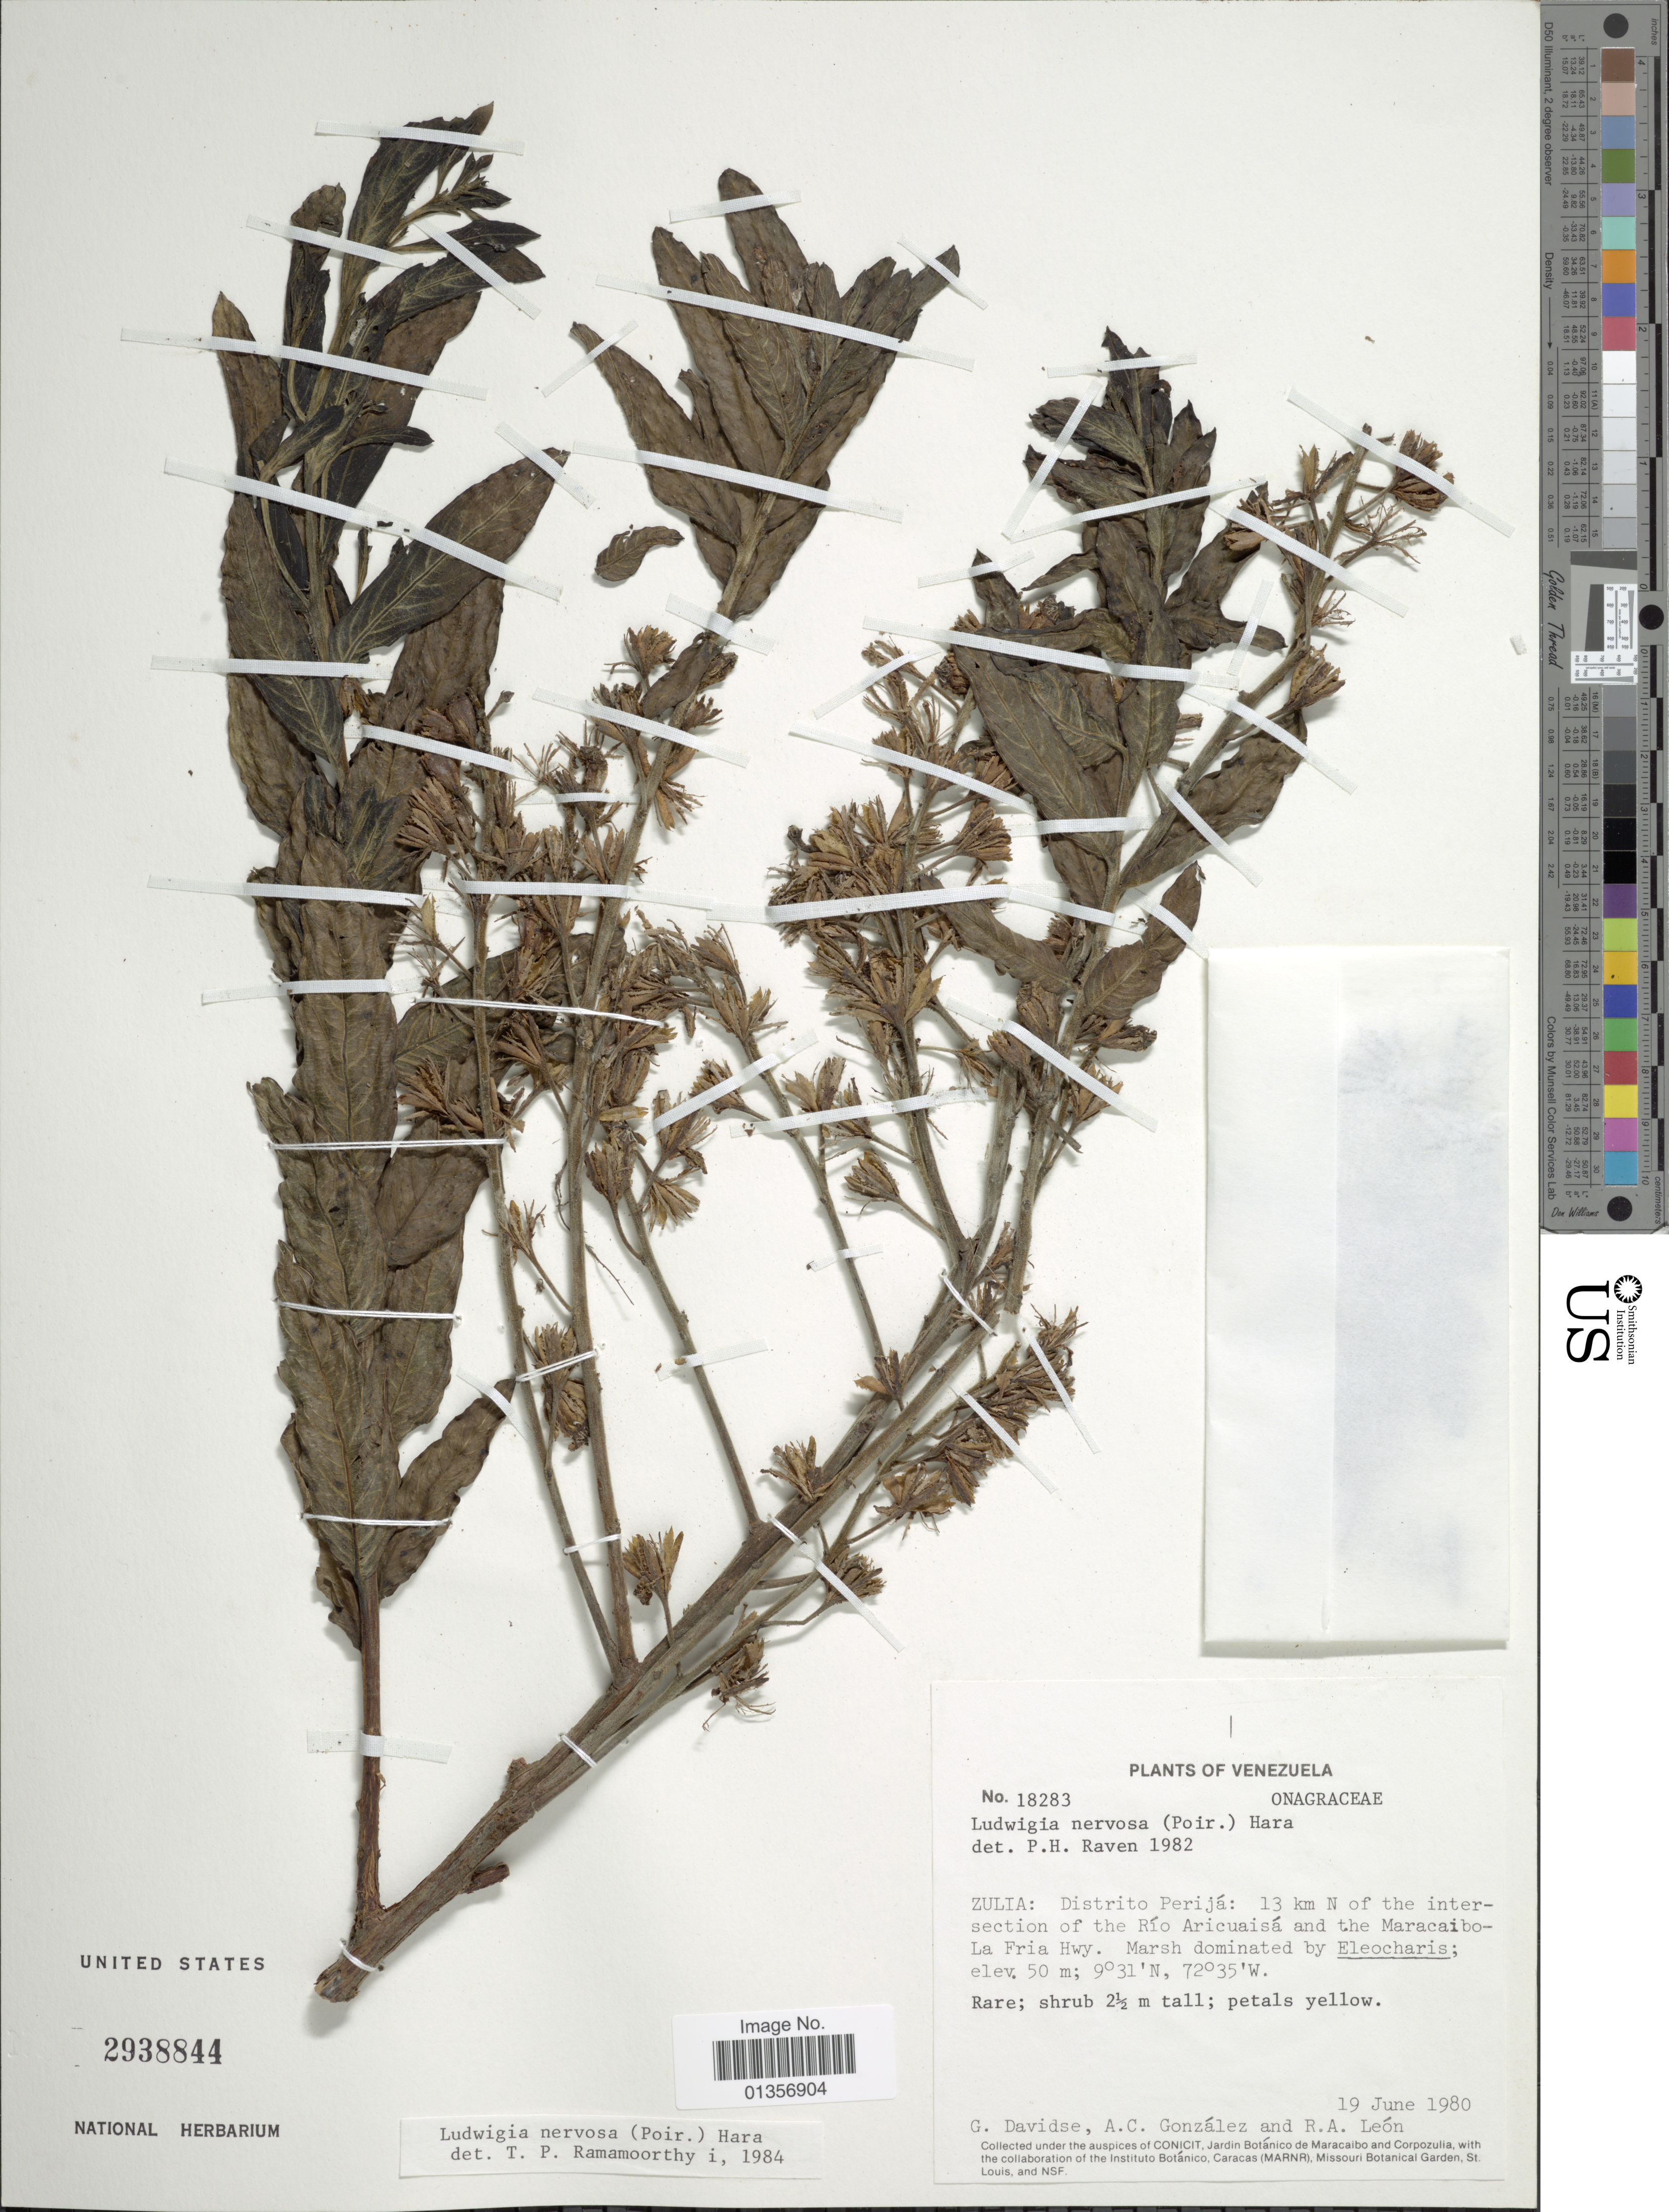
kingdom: Plantae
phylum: Tracheophyta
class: Magnoliopsida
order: Myrtales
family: Onagraceae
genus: Ludwigia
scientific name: Ludwigia nervosa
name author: (Poir.) H. Hara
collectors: G. Davidse, A. C. González & R. A. León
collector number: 18283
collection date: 1980-06-19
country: Venezuela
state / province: Zulia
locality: Distrito Perijá: 13 km N of the intersection of the Río Aricuaisá and the Maracaibo La Fria Hwy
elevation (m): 50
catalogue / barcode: US 2938844